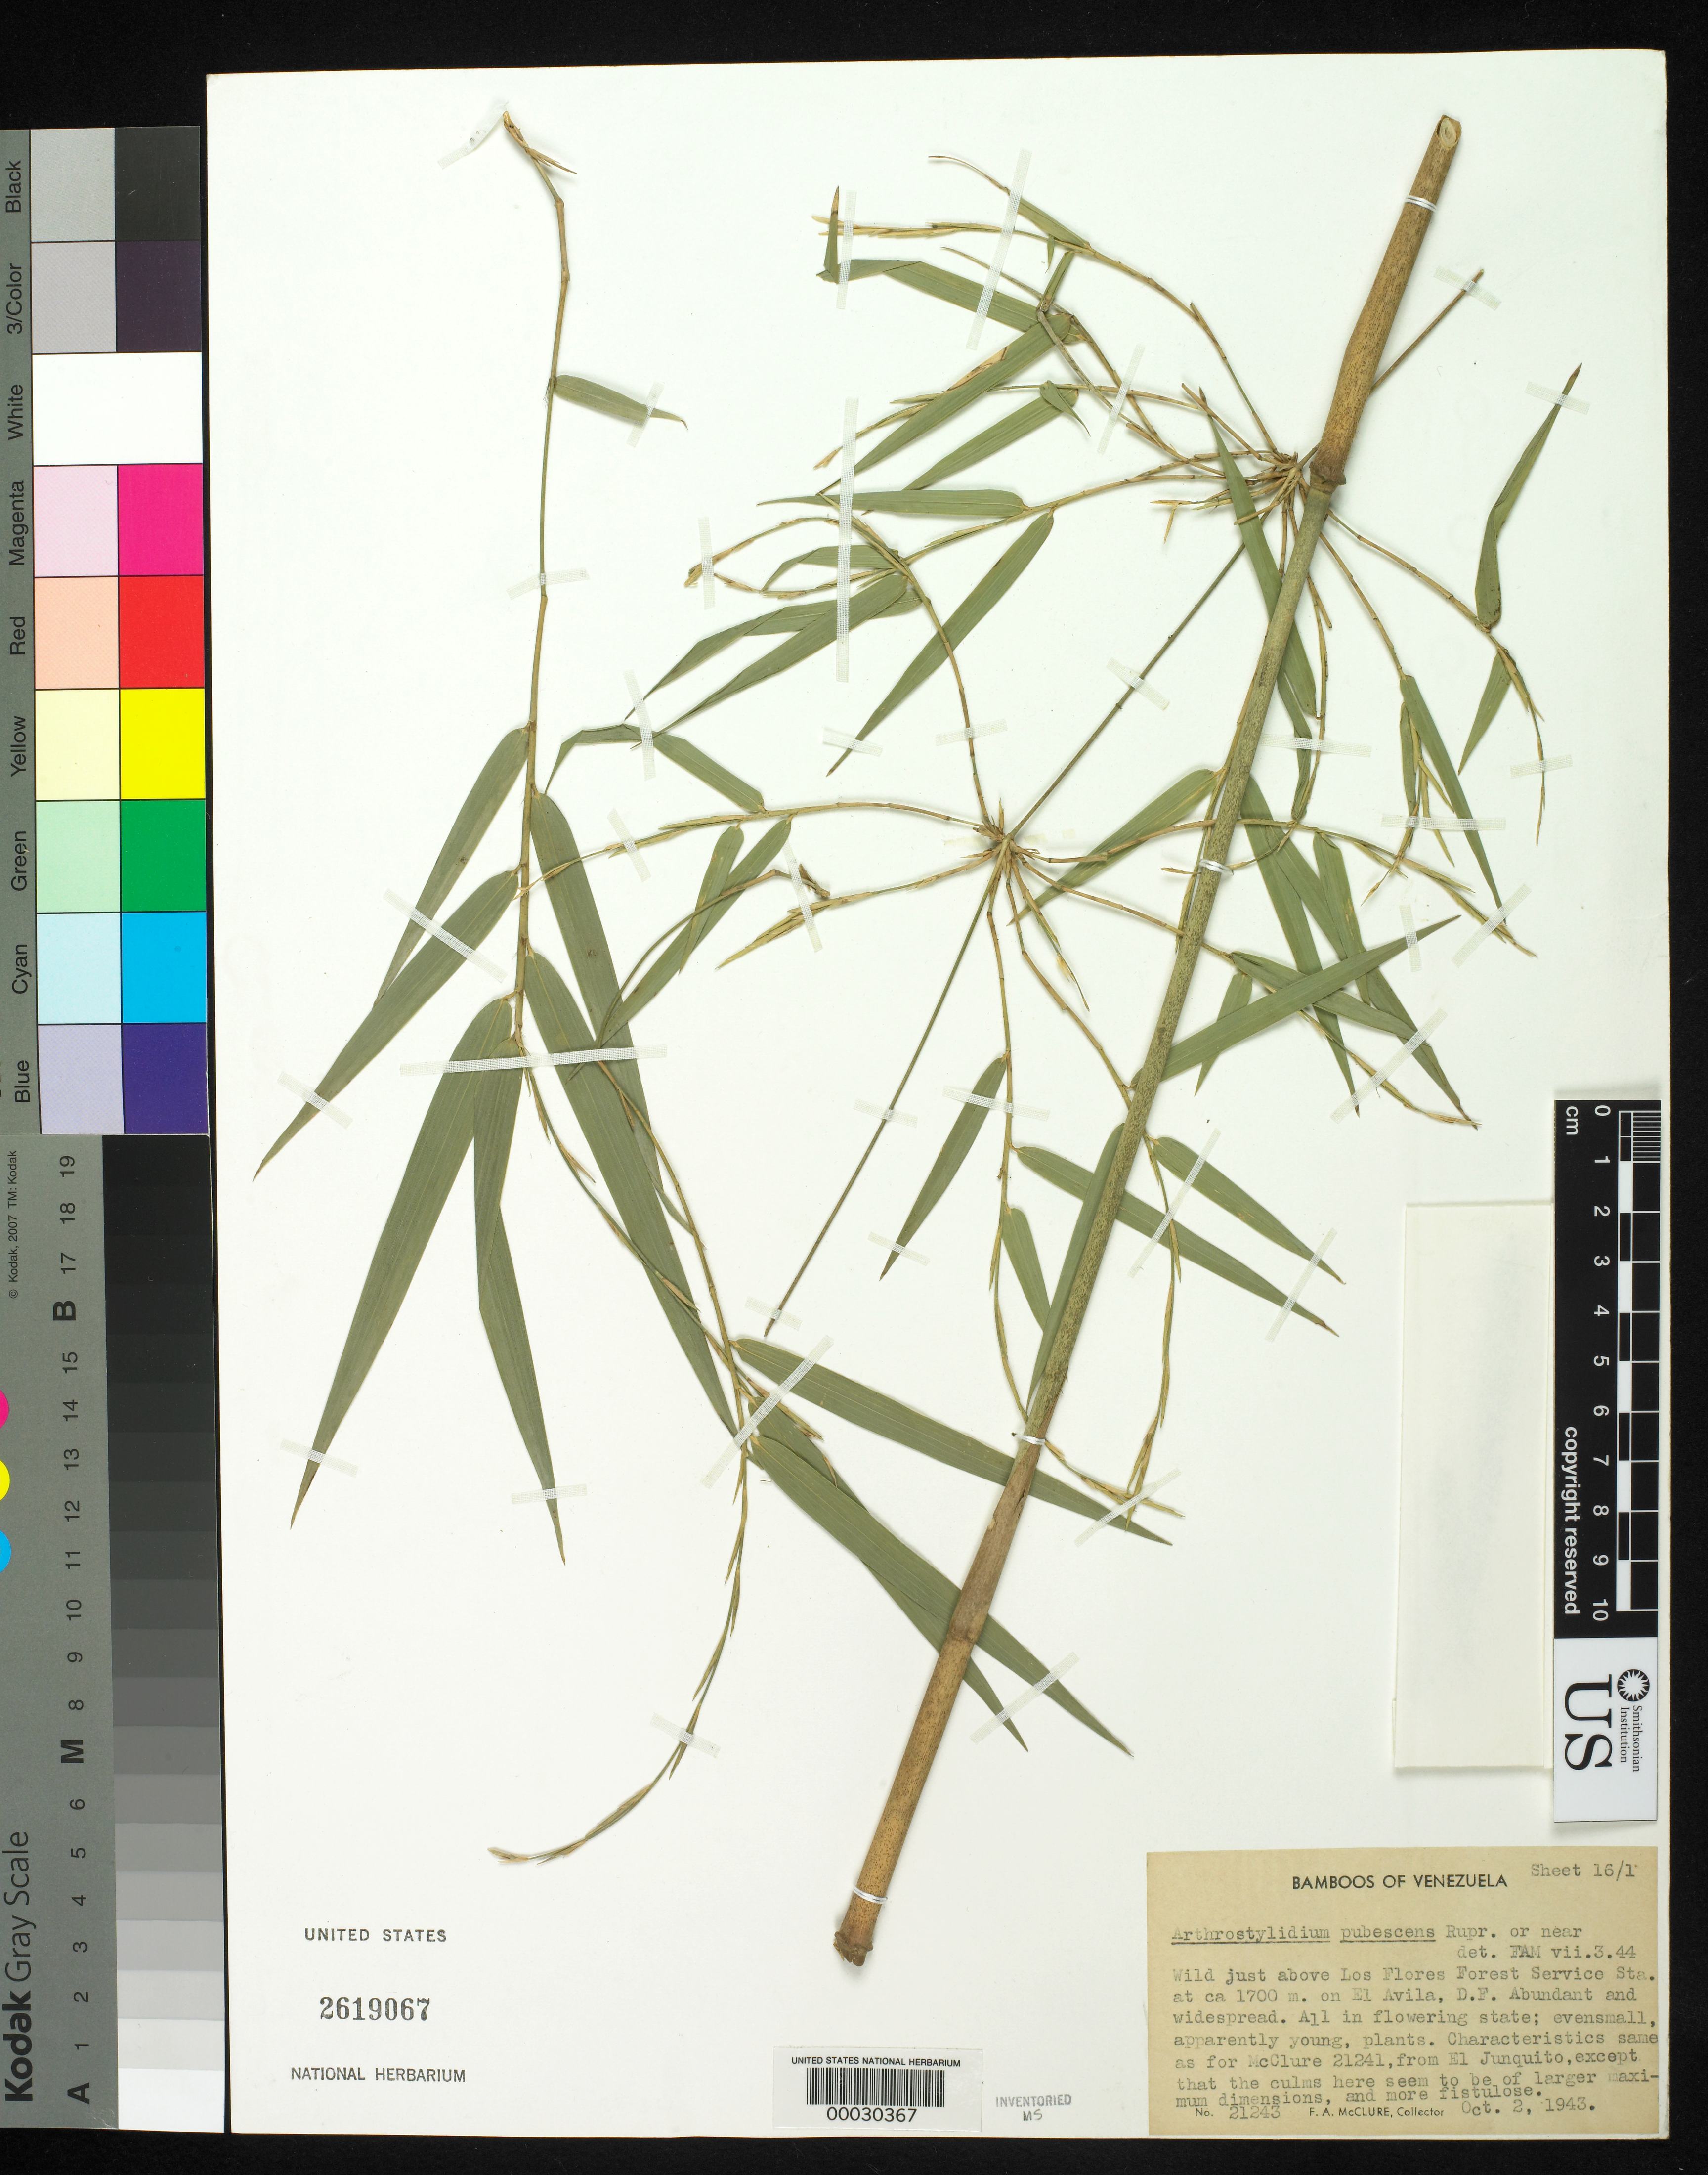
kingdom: Plantae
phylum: Tracheophyta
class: Liliopsida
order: Poales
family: Poaceae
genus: Arthrostylidium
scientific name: Arthrostylidium pubescens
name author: Rupr.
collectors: F. A. McClure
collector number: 21243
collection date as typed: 02 Oct 1943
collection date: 1943-10-02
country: Brazil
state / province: Distrito Federal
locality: El avila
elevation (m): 1700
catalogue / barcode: US 2619067